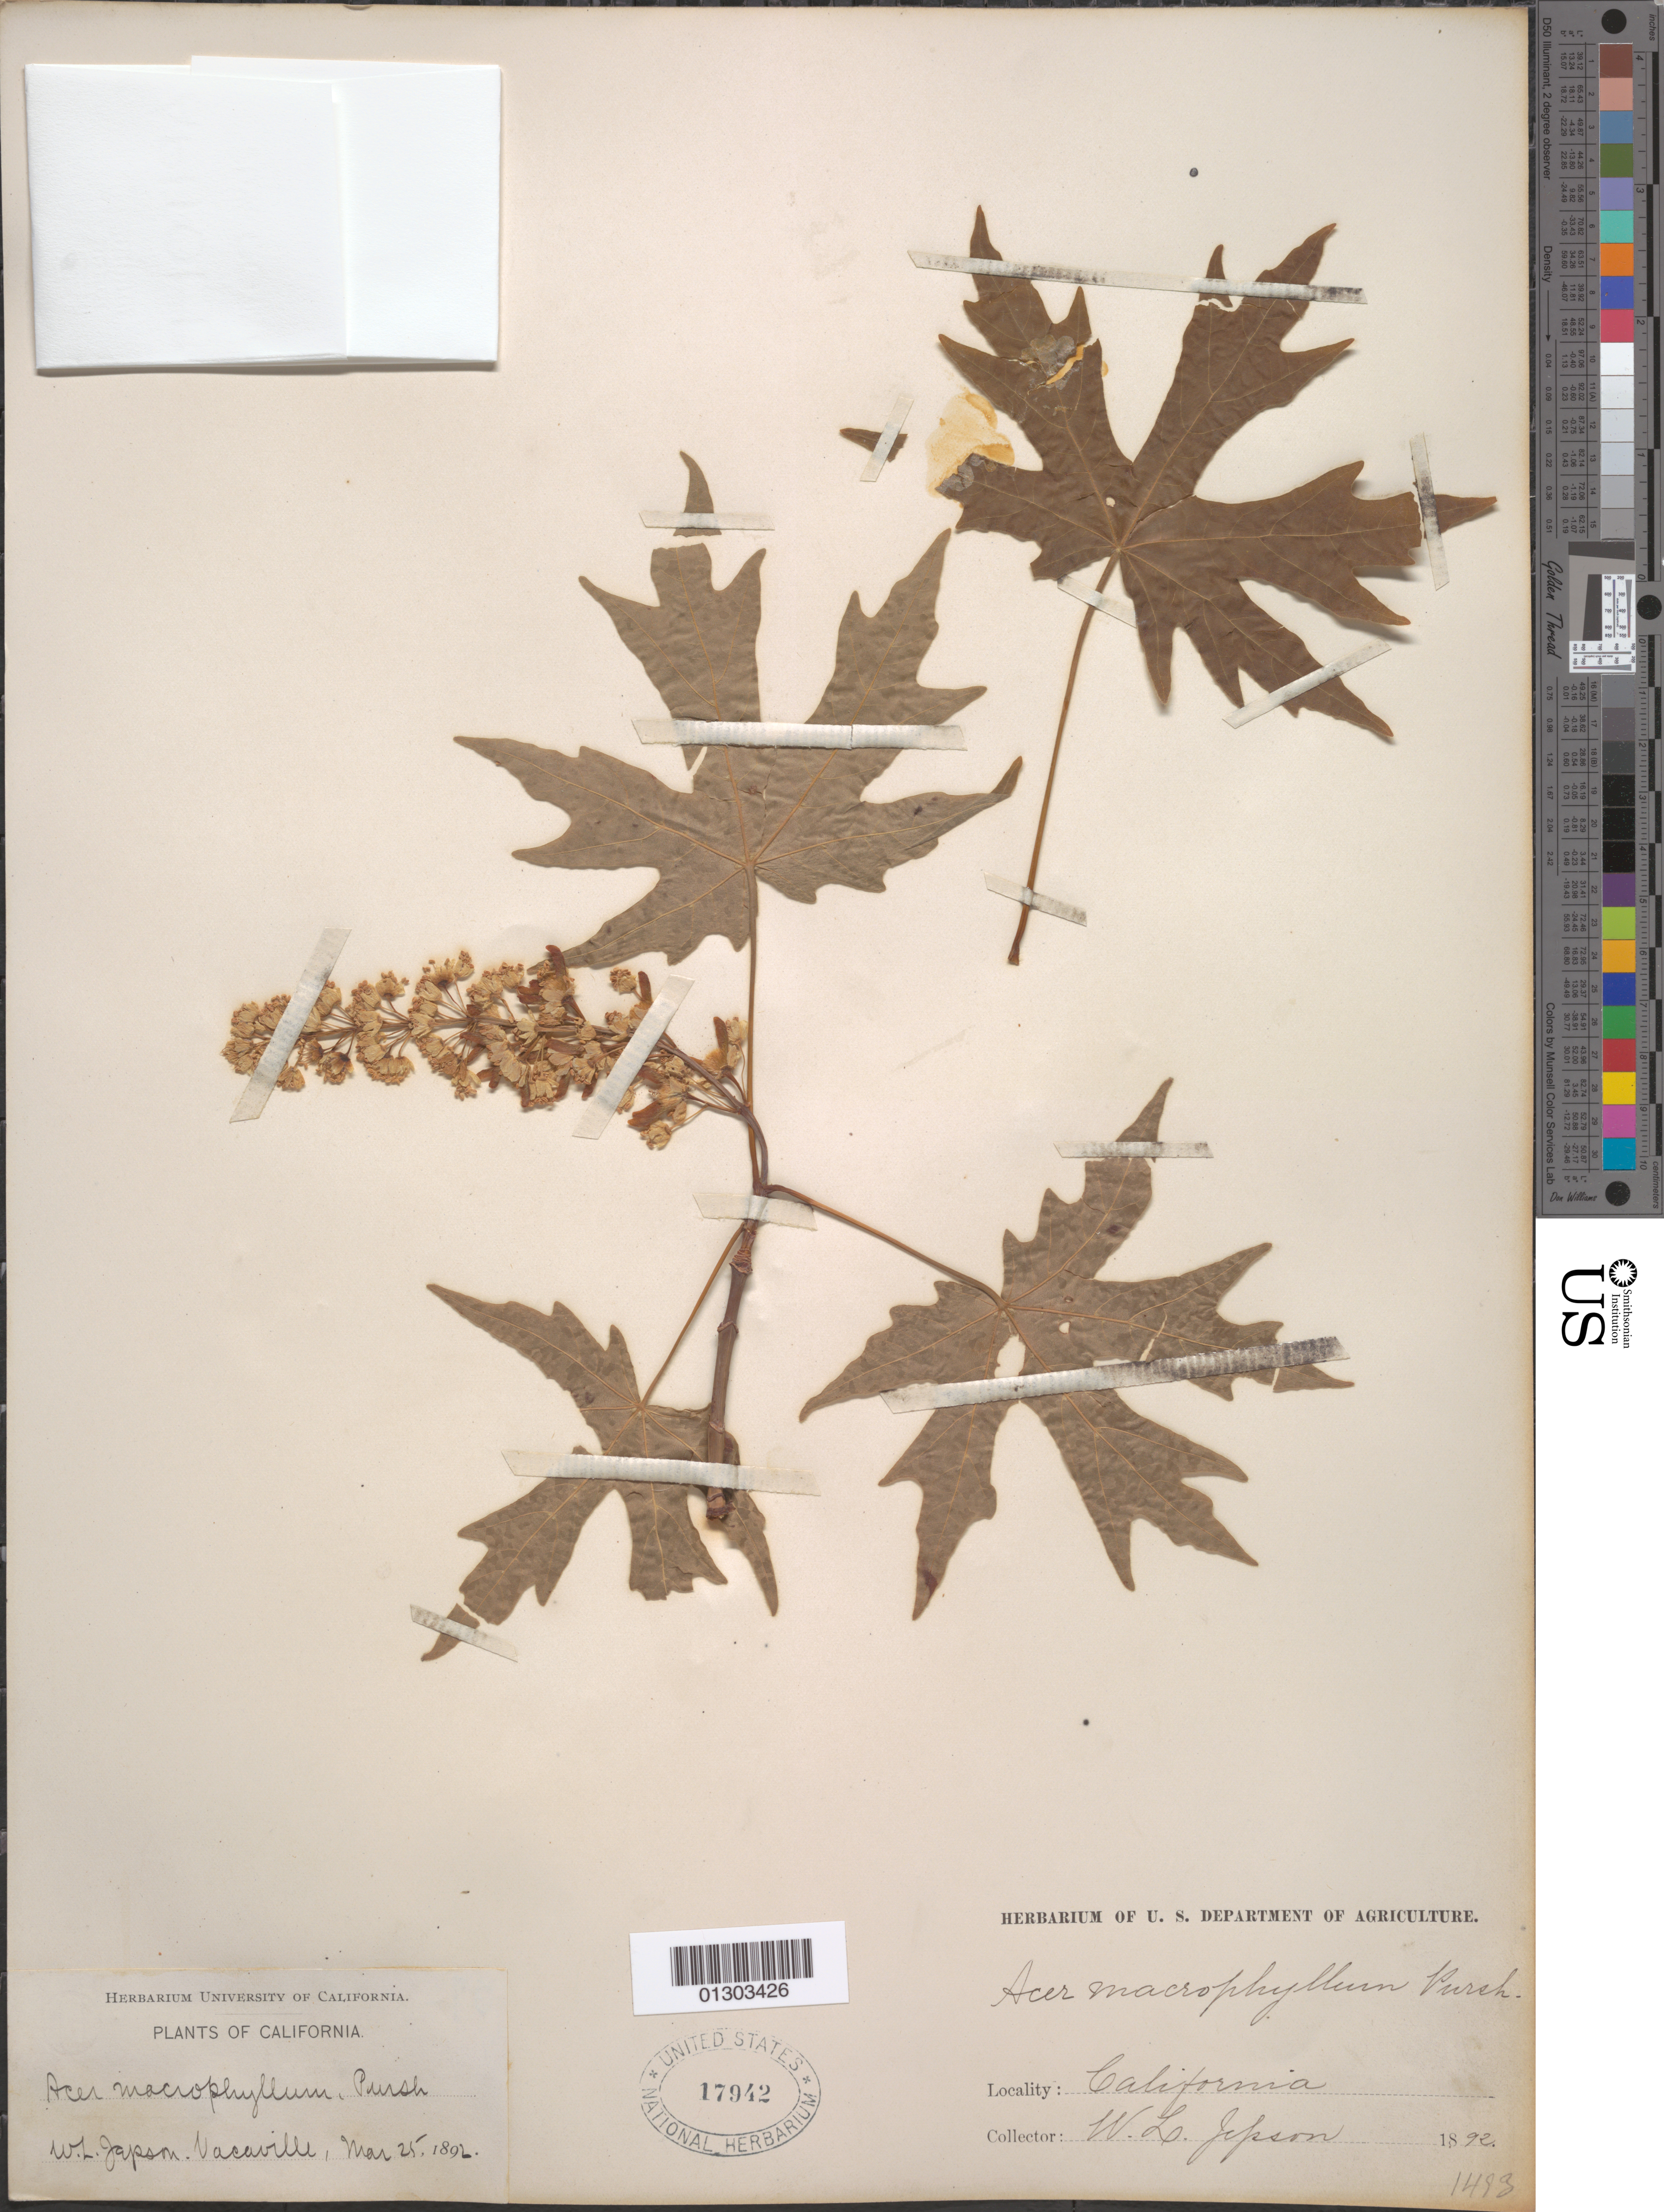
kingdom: Plantae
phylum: Tracheophyta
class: Magnoliopsida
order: Sapindales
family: Sapindaceae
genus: Acer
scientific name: Acer macrophyllum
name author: Pursh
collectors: W. L. Jepson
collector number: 1493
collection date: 1892-03-25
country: United States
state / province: California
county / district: Solano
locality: Vacaville.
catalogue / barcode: US 17942